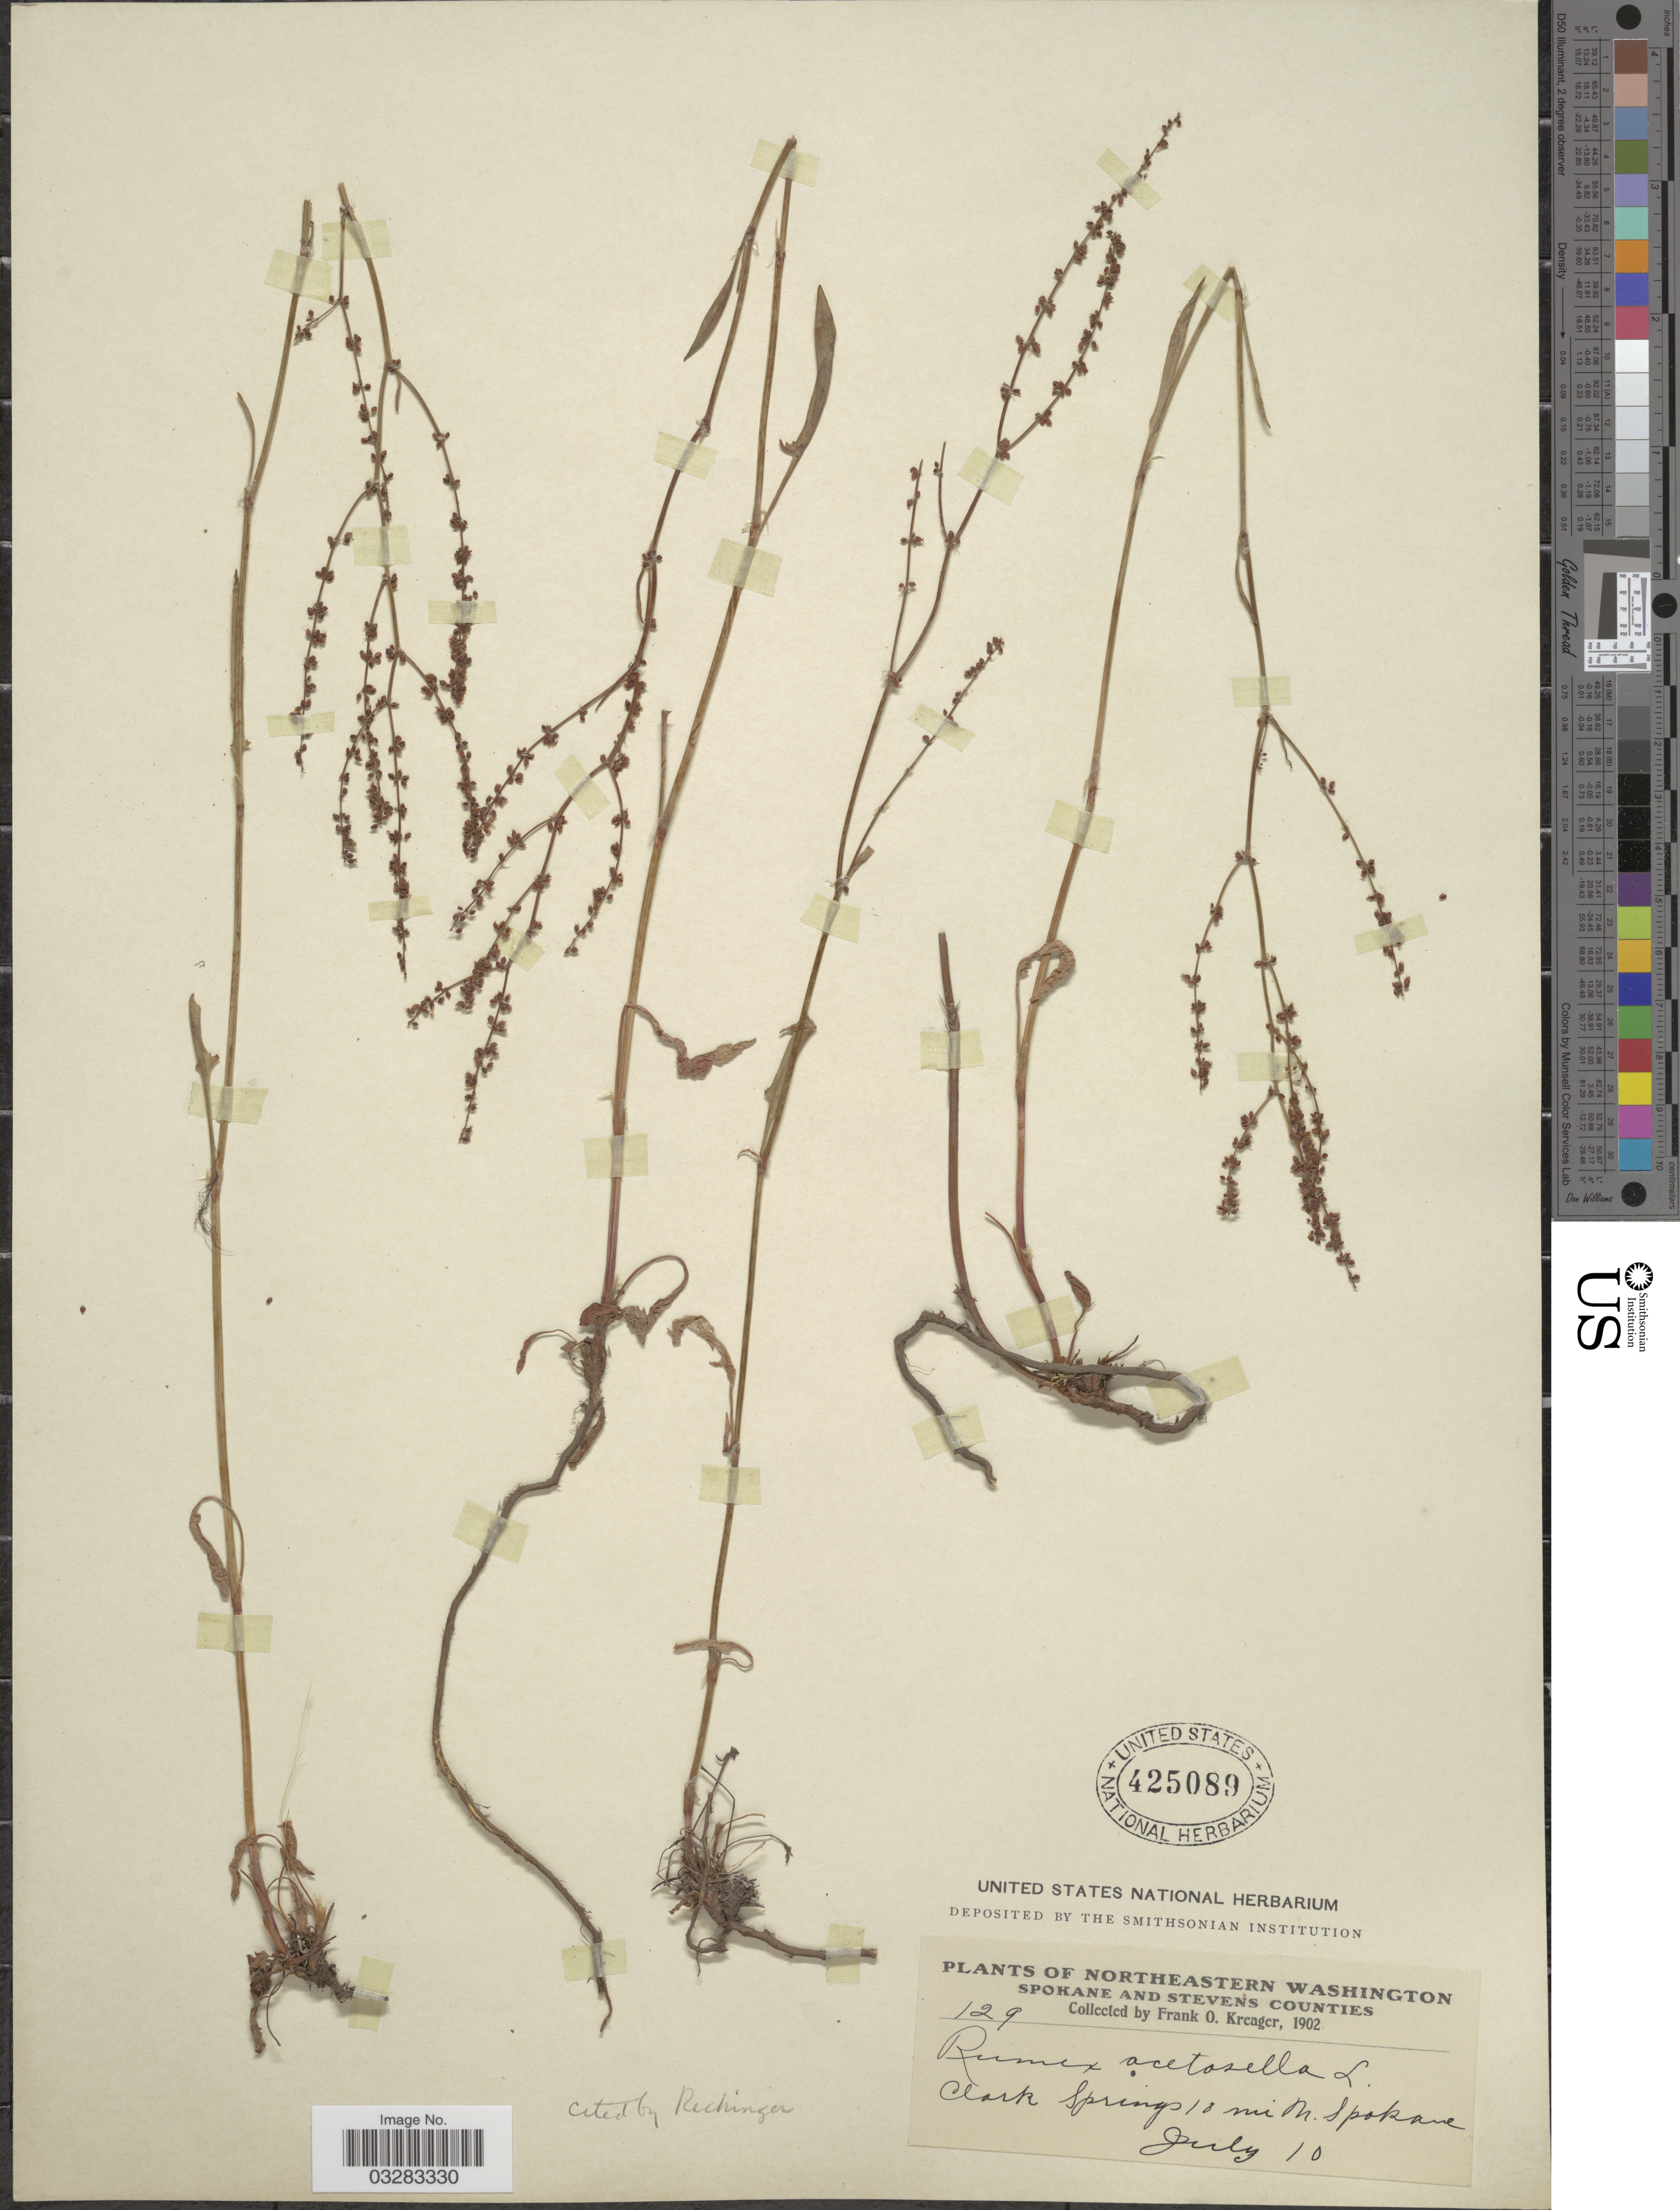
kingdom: Plantae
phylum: Tracheophyta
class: Magnoliopsida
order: Caryophyllales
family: Polygonaceae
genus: Rumex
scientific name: Rumex acetosella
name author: L.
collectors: F. Kreager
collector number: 129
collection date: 1902-07-10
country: United States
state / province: Washington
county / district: Spokane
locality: Northeastern Washington. Clark Springs 10 mi N. Spokane.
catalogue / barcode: US 425089